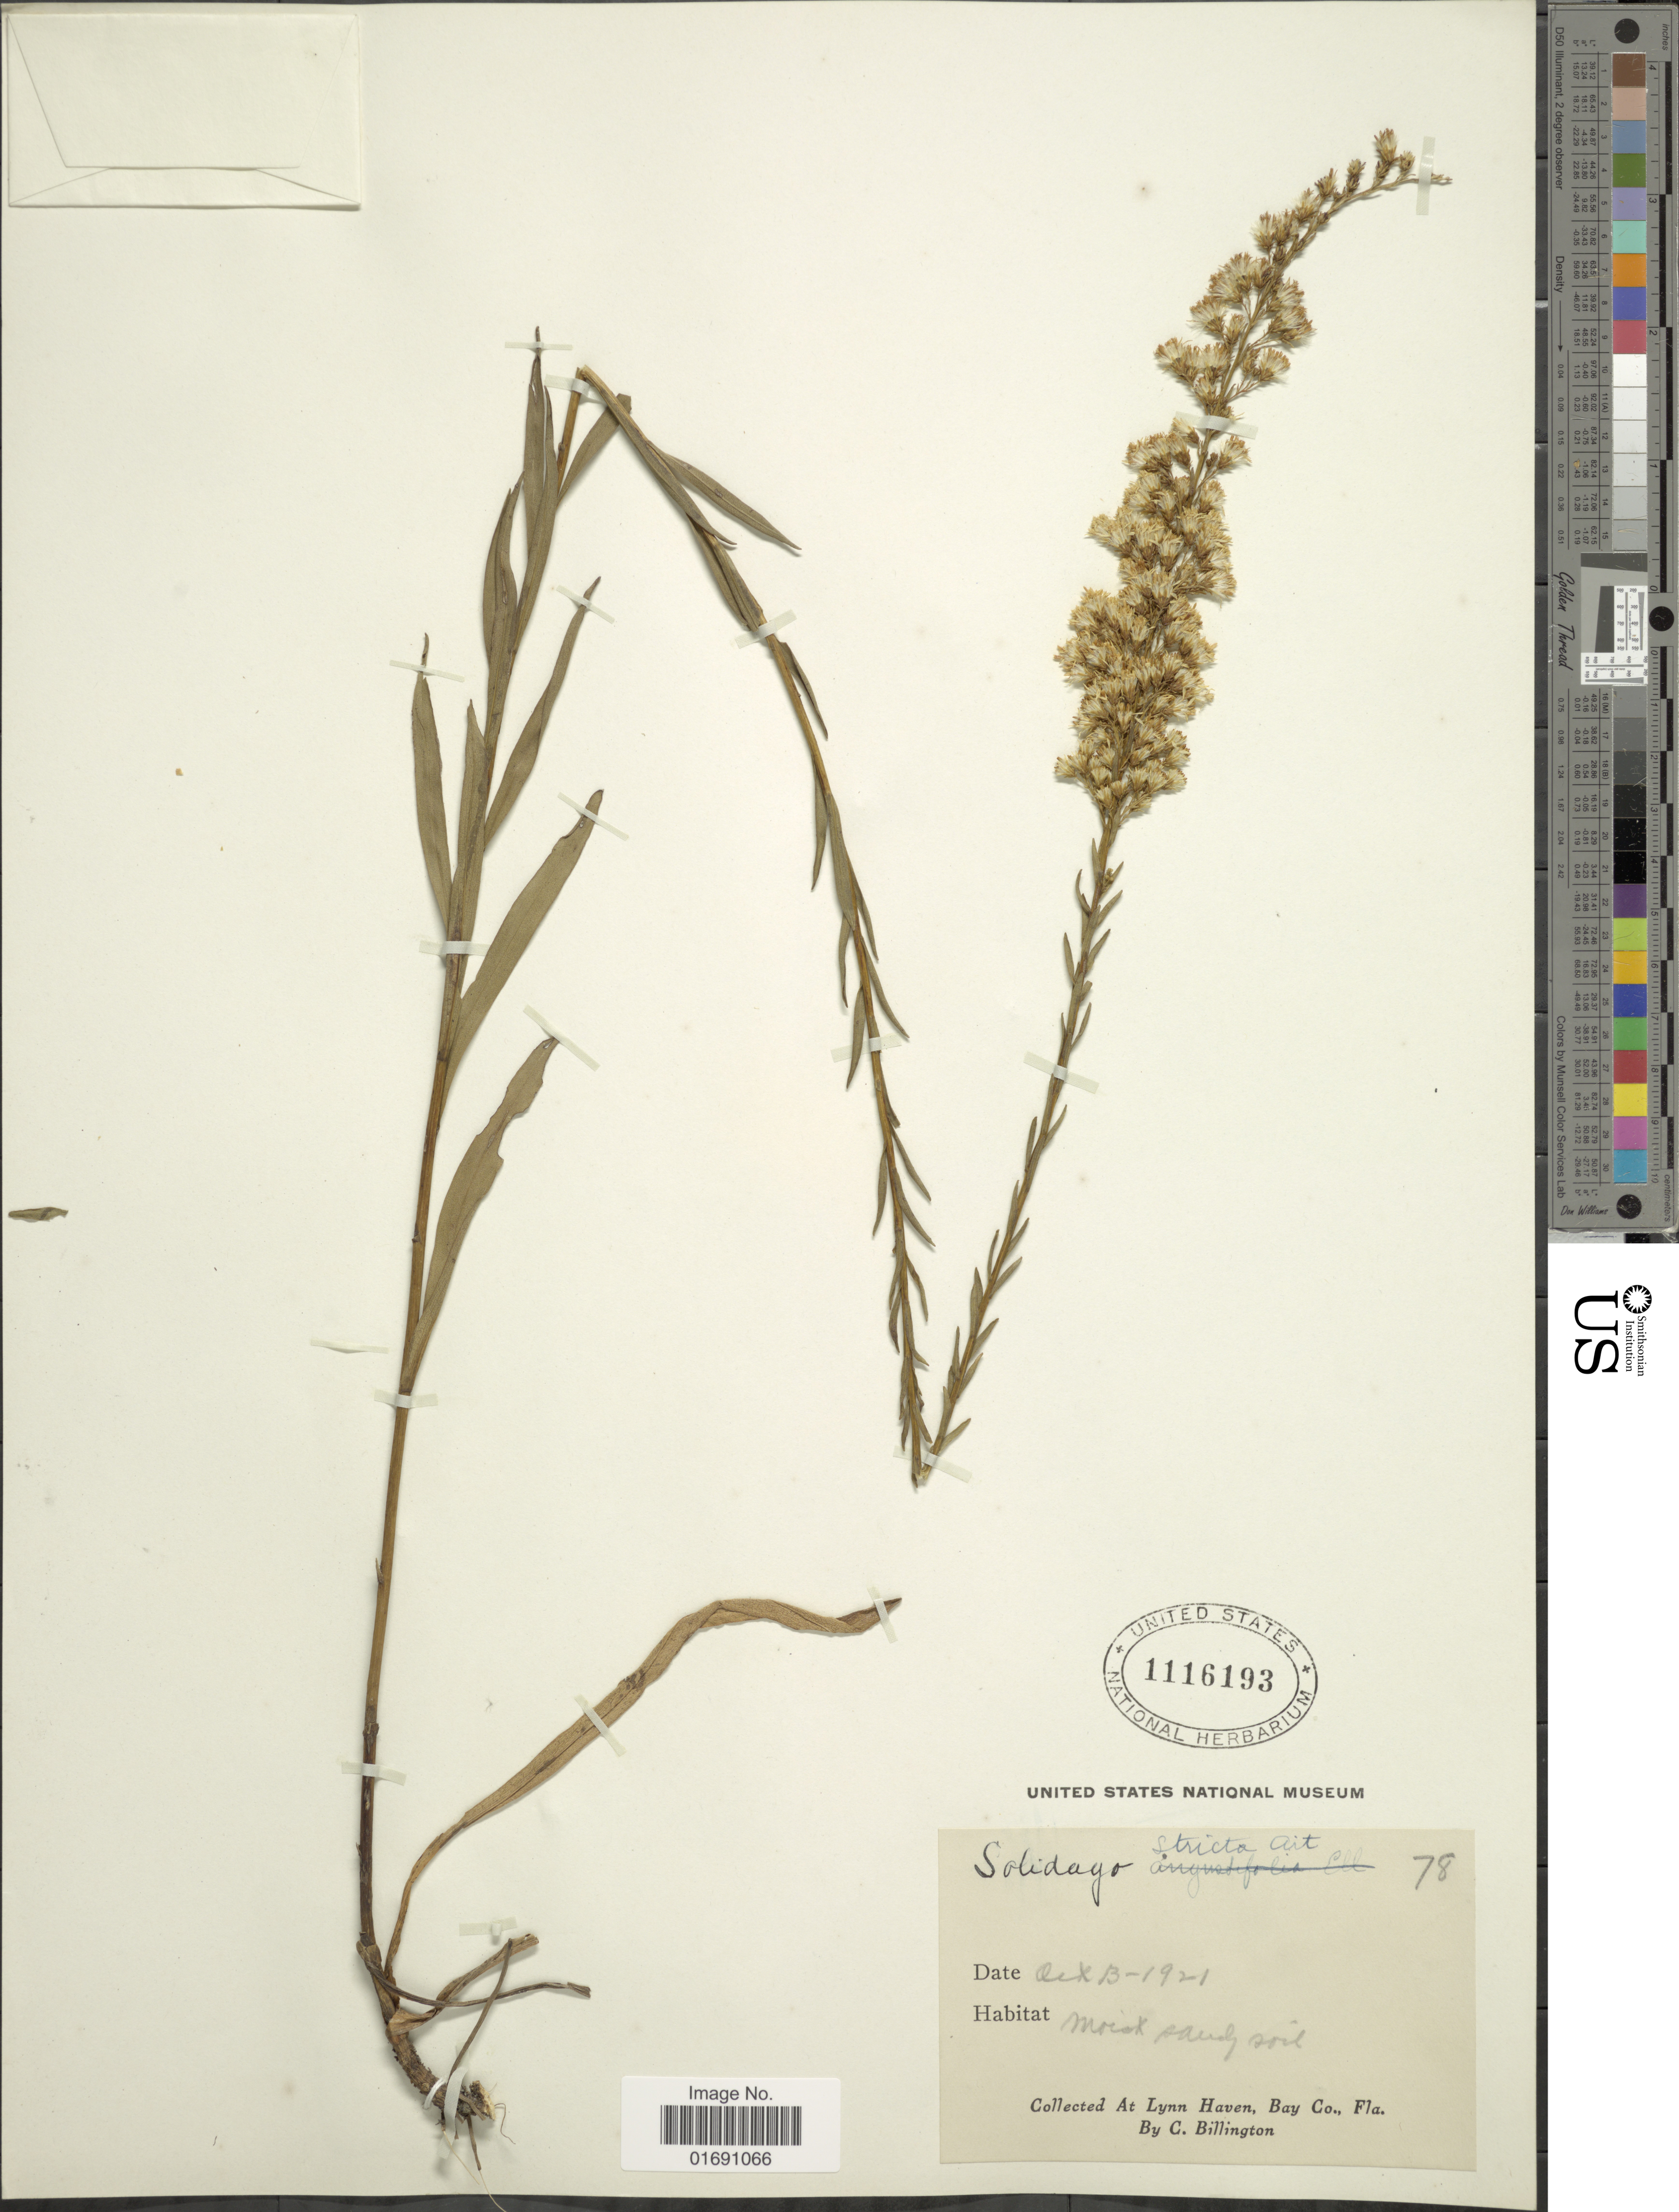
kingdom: Plantae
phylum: Tracheophyta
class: Magnoliopsida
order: Asterales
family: Asteraceae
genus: Solidago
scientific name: Solidago stricta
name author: Aiton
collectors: C. Billington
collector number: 78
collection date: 1921-10-13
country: United States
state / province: Florida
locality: At Lynn Haven, Bay Co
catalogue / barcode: US 1116193